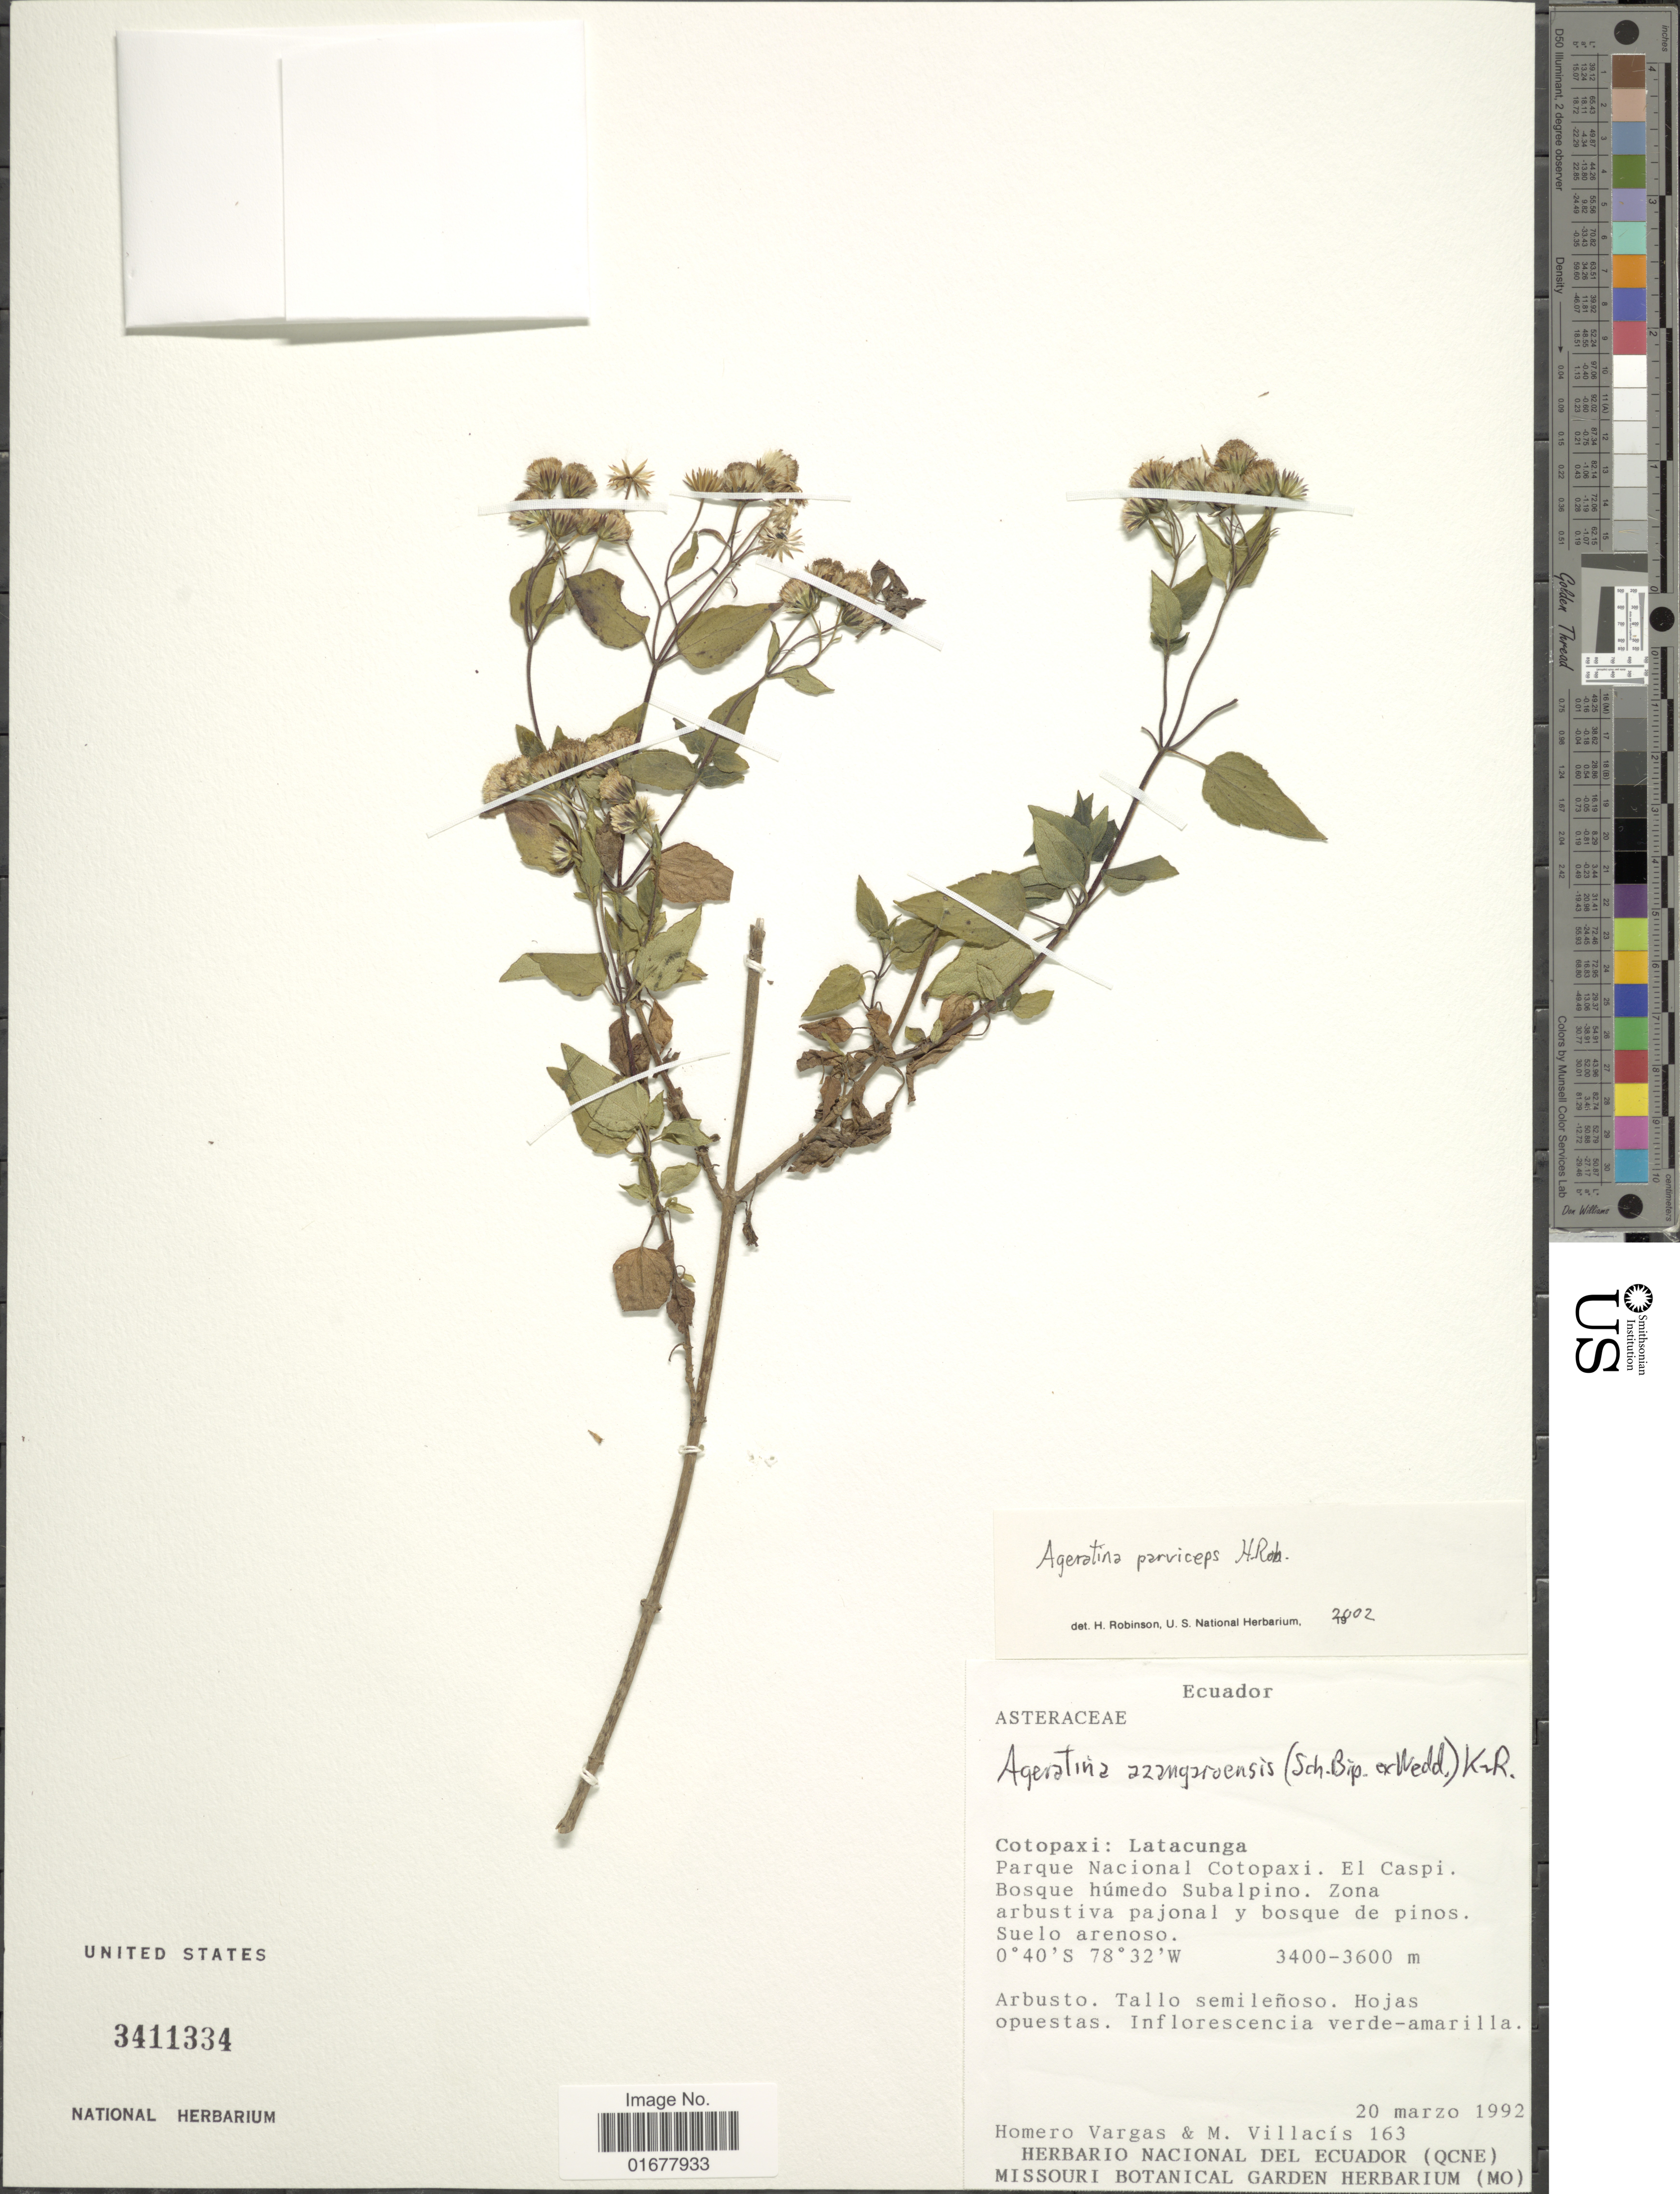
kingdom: Plantae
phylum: Tracheophyta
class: Magnoliopsida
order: Asterales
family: Asteraceae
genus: Ageratina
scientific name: Ageratina parviceps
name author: H. Rob.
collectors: H. Vargas & M. Villacis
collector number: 163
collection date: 1992-03-20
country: Ecuador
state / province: Cotopaxi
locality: Cotopaxi: Latacunga, Parque Nacional Cotopaxi, El Caspi, Bosque humedo Subalpino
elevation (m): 3400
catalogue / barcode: US 3411334